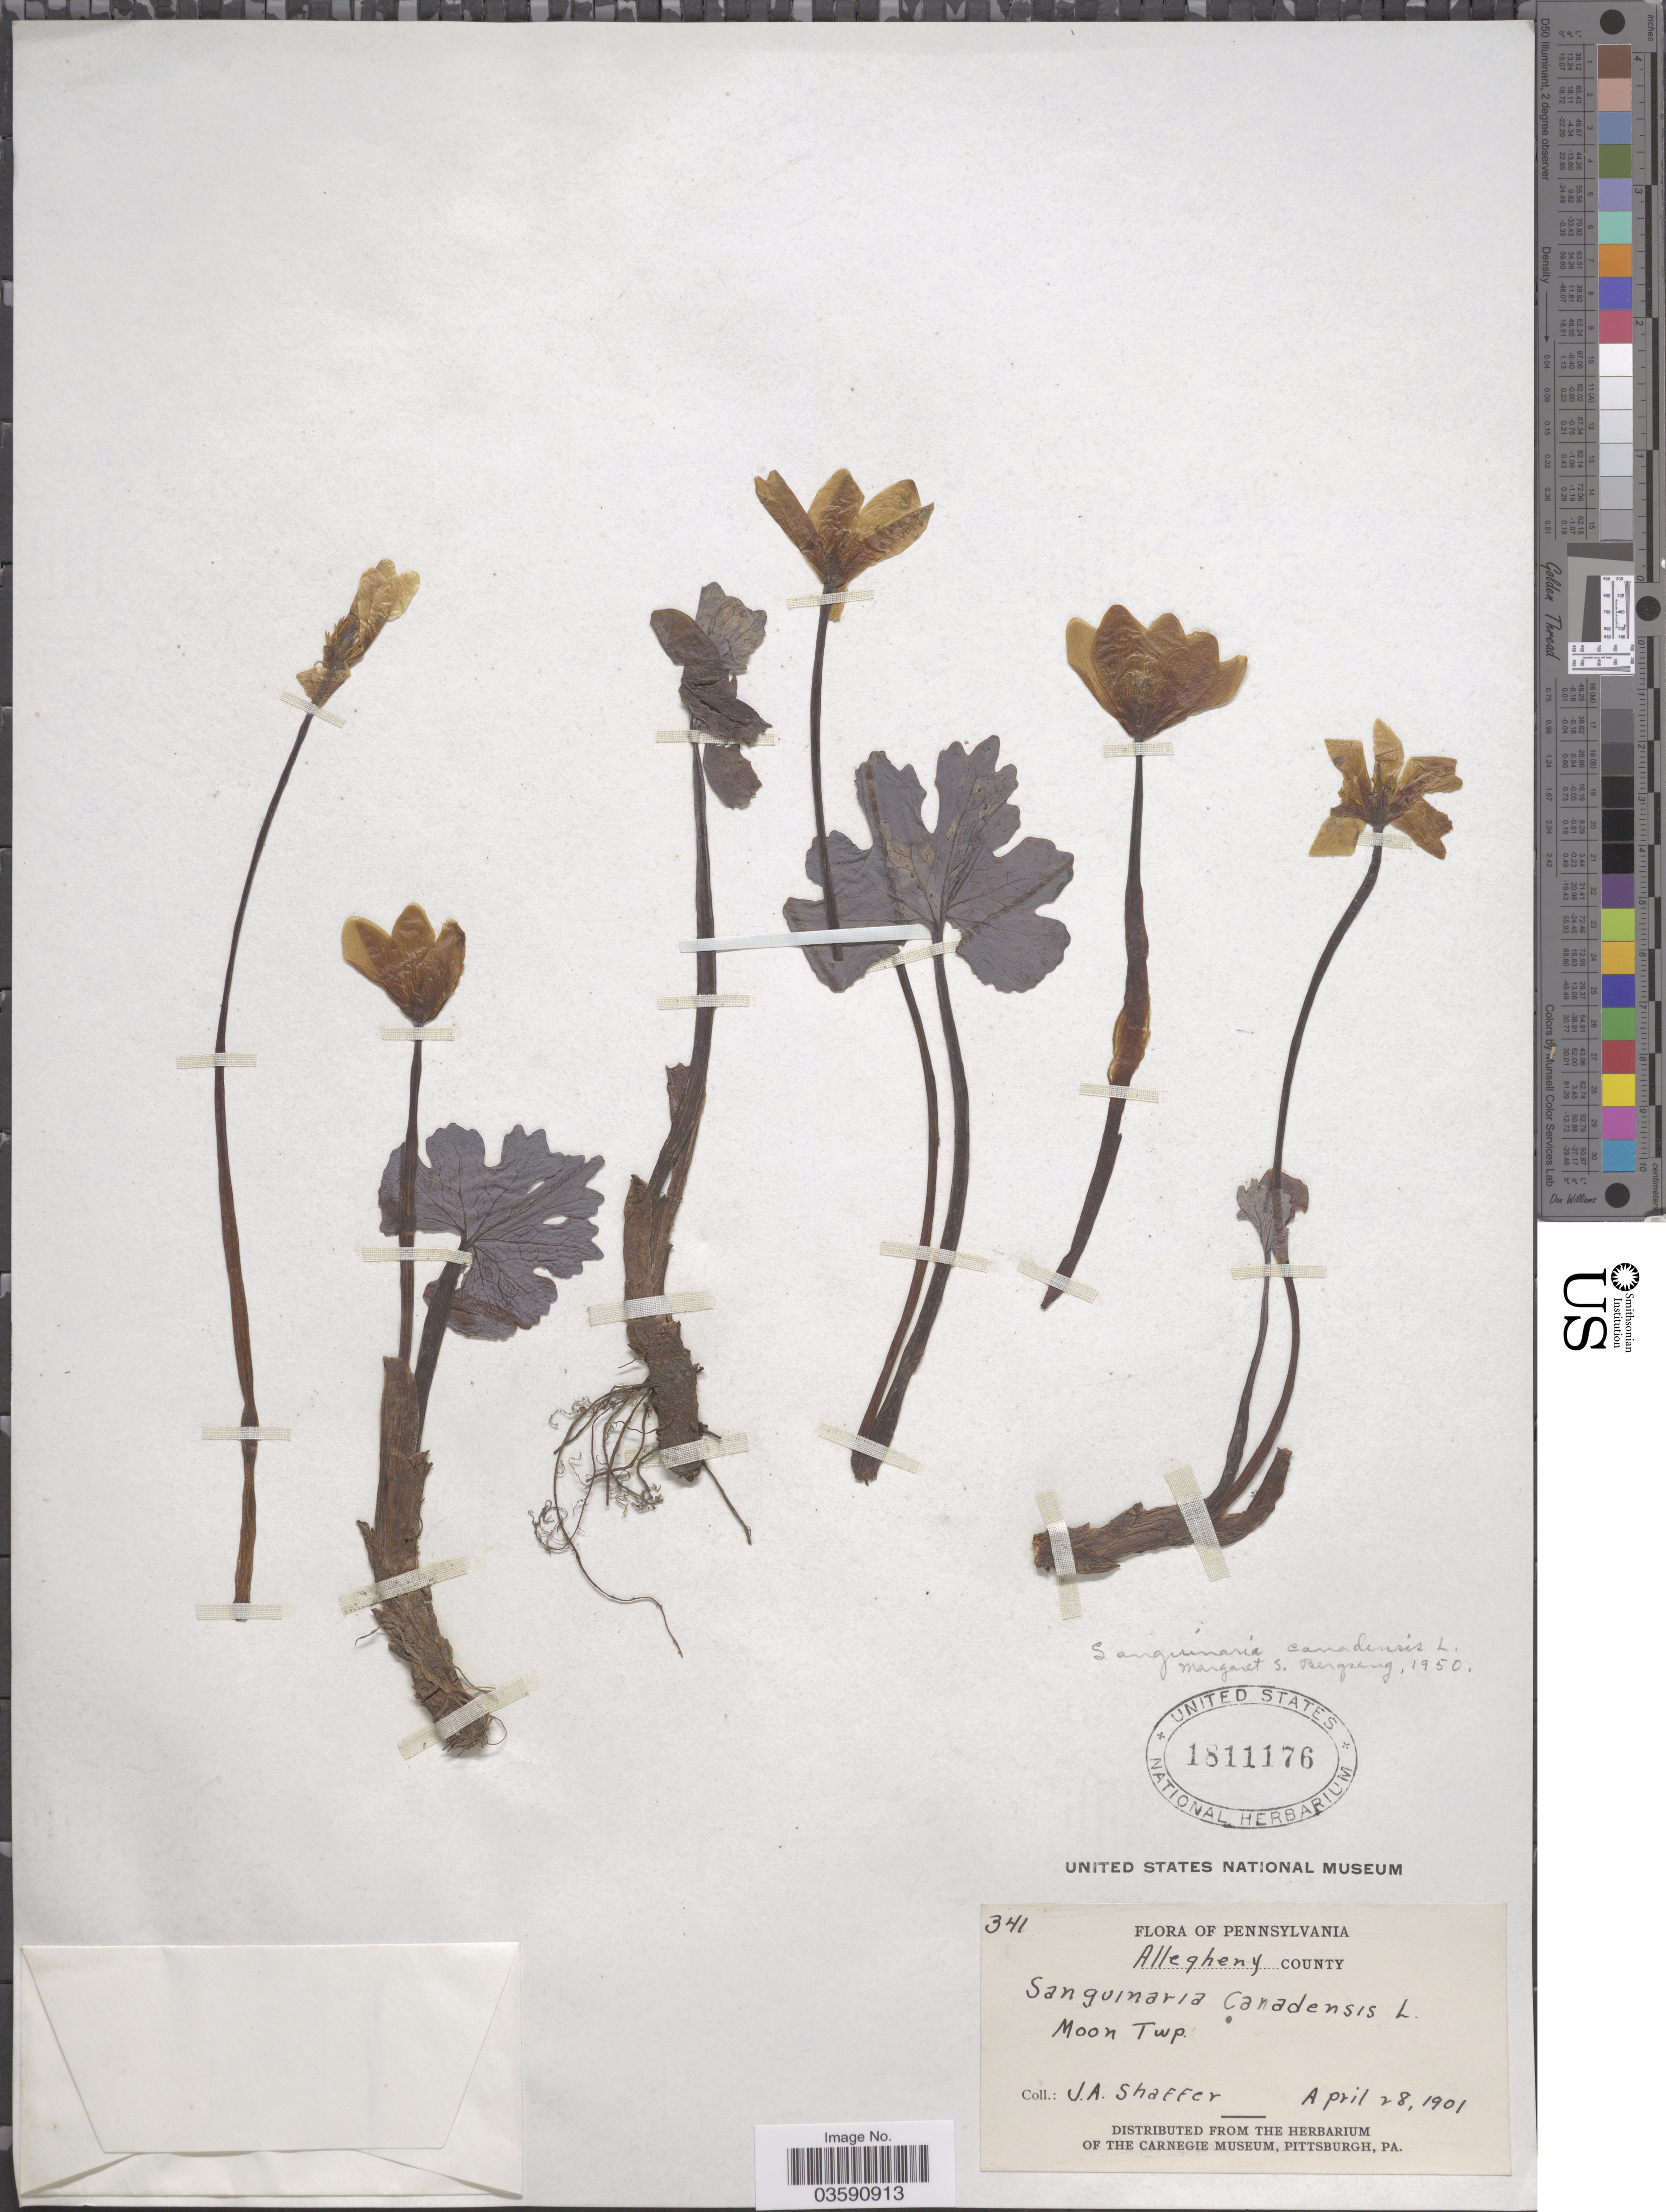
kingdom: Plantae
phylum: Tracheophyta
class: Magnoliopsida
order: Ranunculales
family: Papaveraceae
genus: Sanguinaria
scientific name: Sanguinaria canadensis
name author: L.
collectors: J. A. Shafer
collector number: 341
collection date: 1901-04-28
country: United States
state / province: Pennsylvania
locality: Allegheny County. Moon Twp.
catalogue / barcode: US 1811176